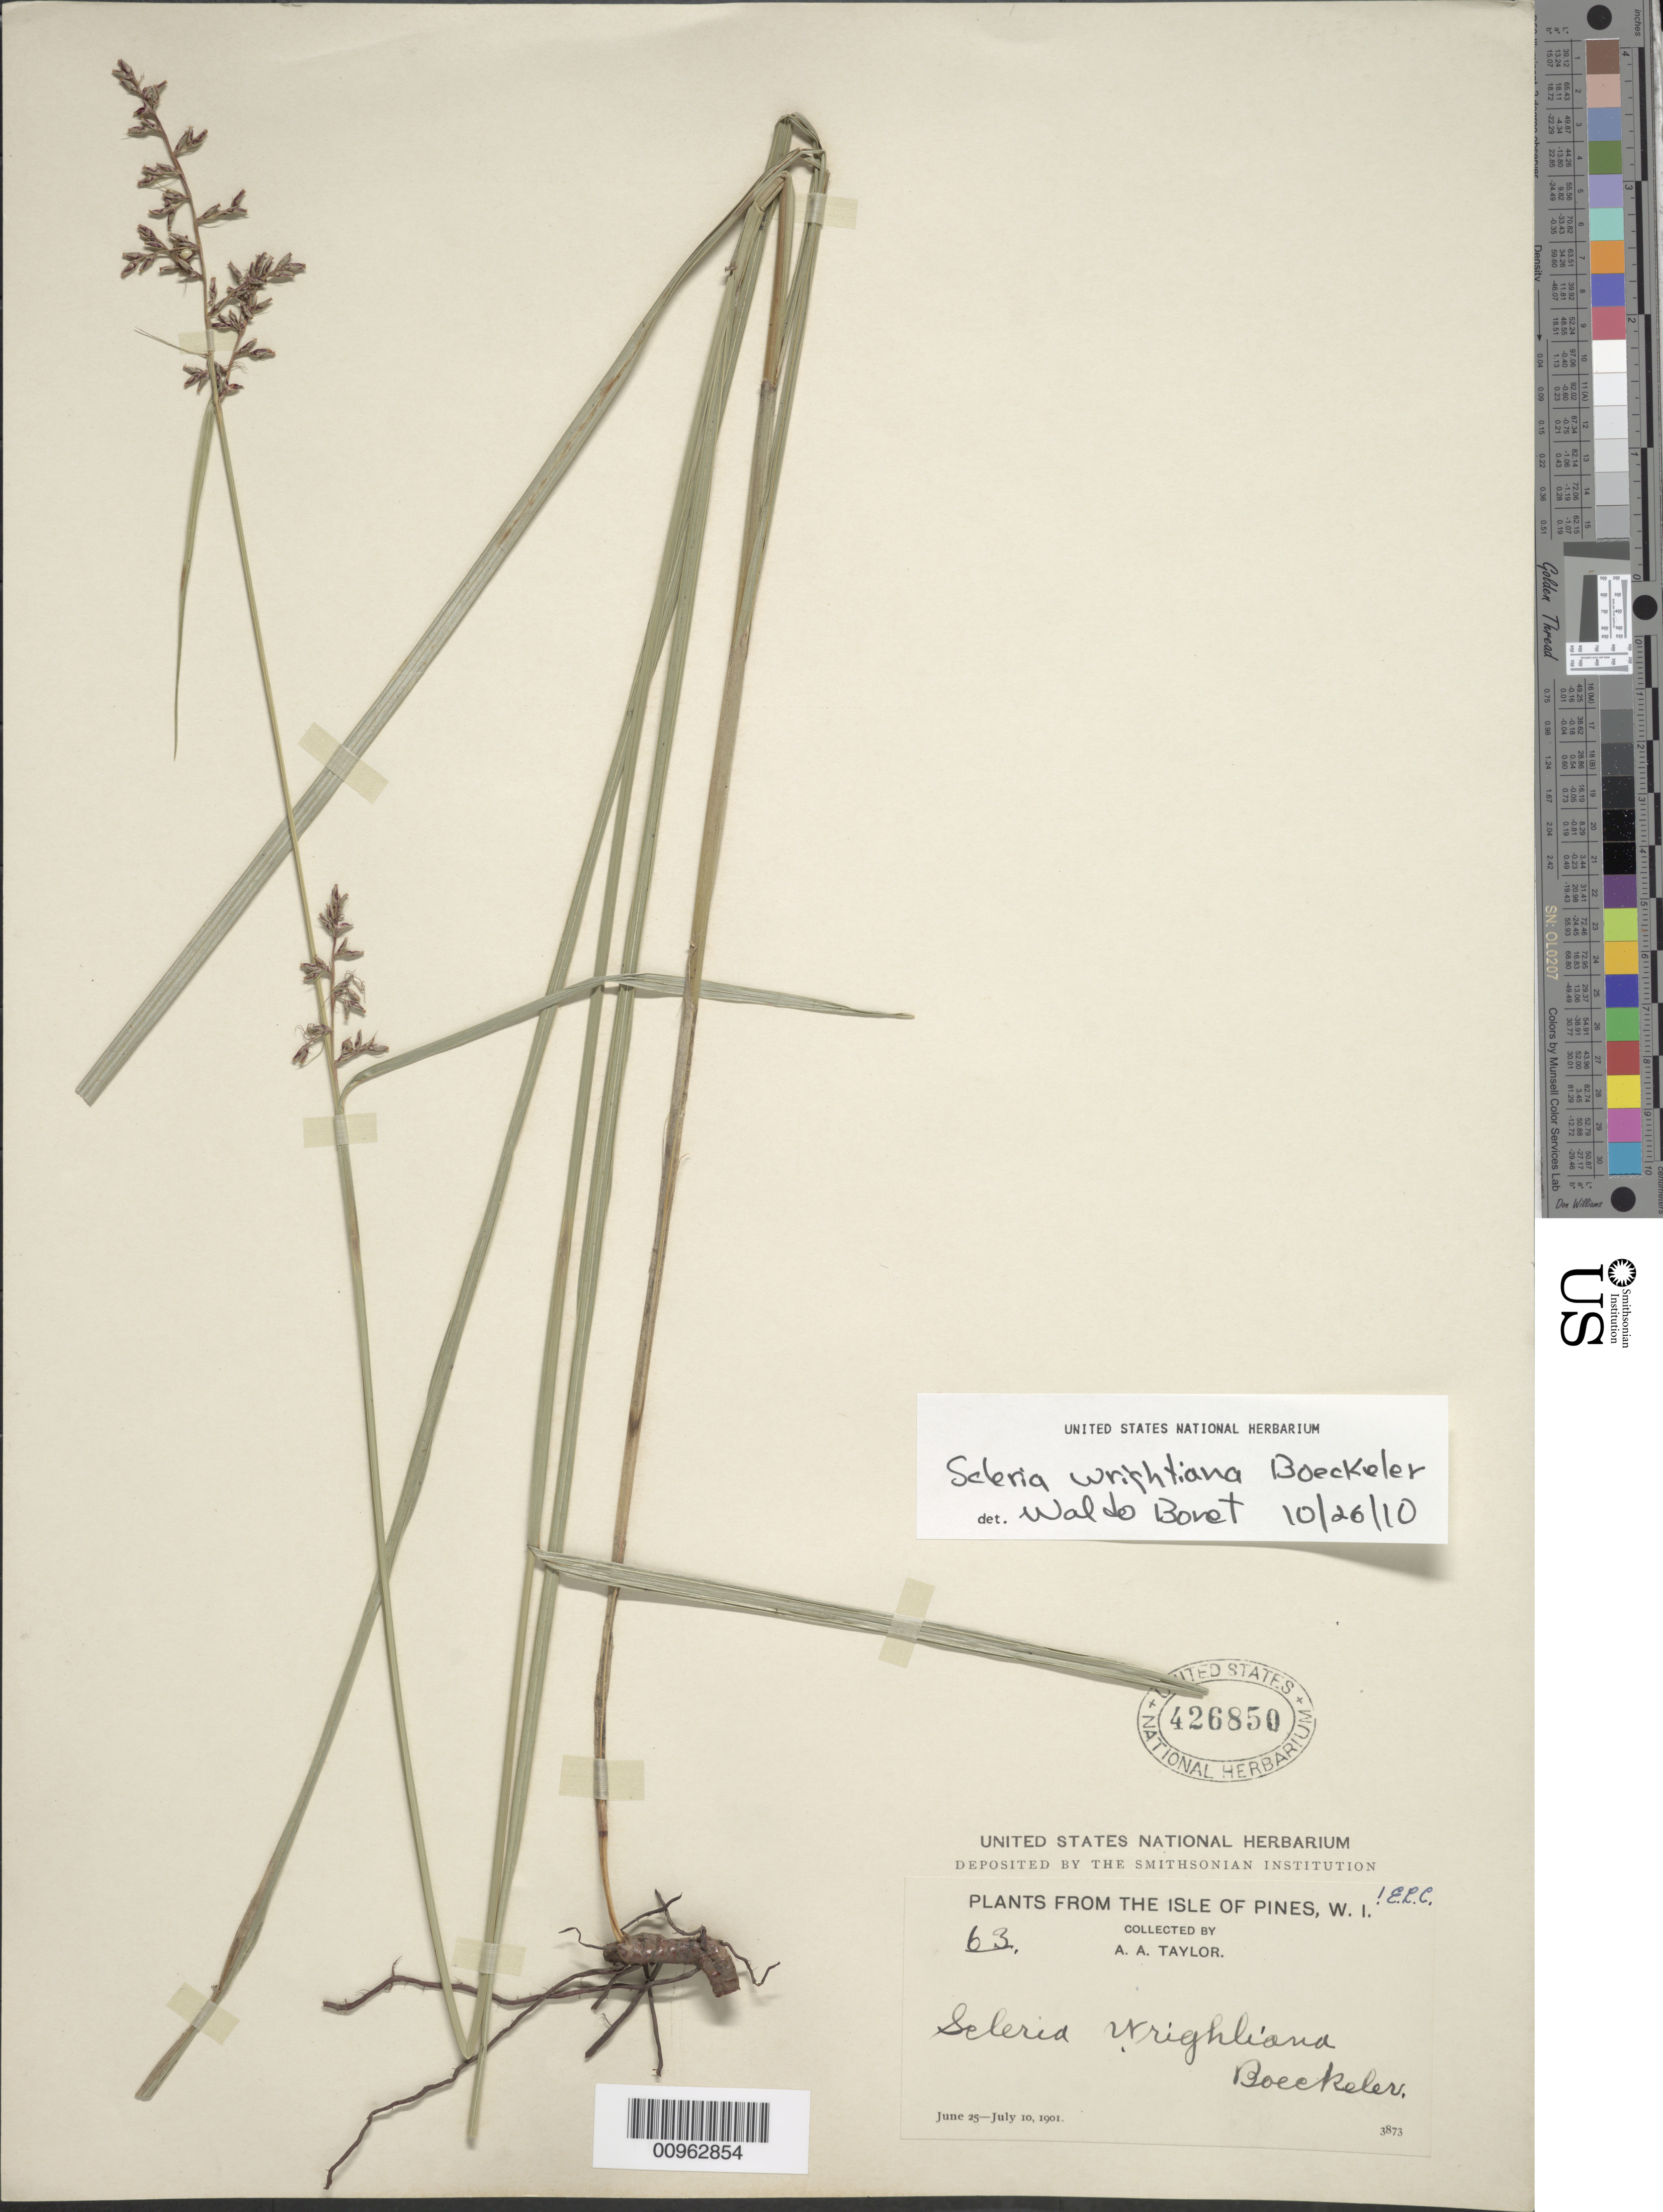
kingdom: Plantae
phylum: Tracheophyta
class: Liliopsida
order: Poales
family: Cyperaceae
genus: Scleria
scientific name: Scleria wrightiana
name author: Boeckeler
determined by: Core, E. L.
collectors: T. Taylor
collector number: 63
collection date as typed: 25 Jun 1901 to 10 Jul 1901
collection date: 1901-06-25/1901-07-10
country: Cuba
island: Isla de la Juventud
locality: Isle of Pines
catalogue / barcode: US 426850